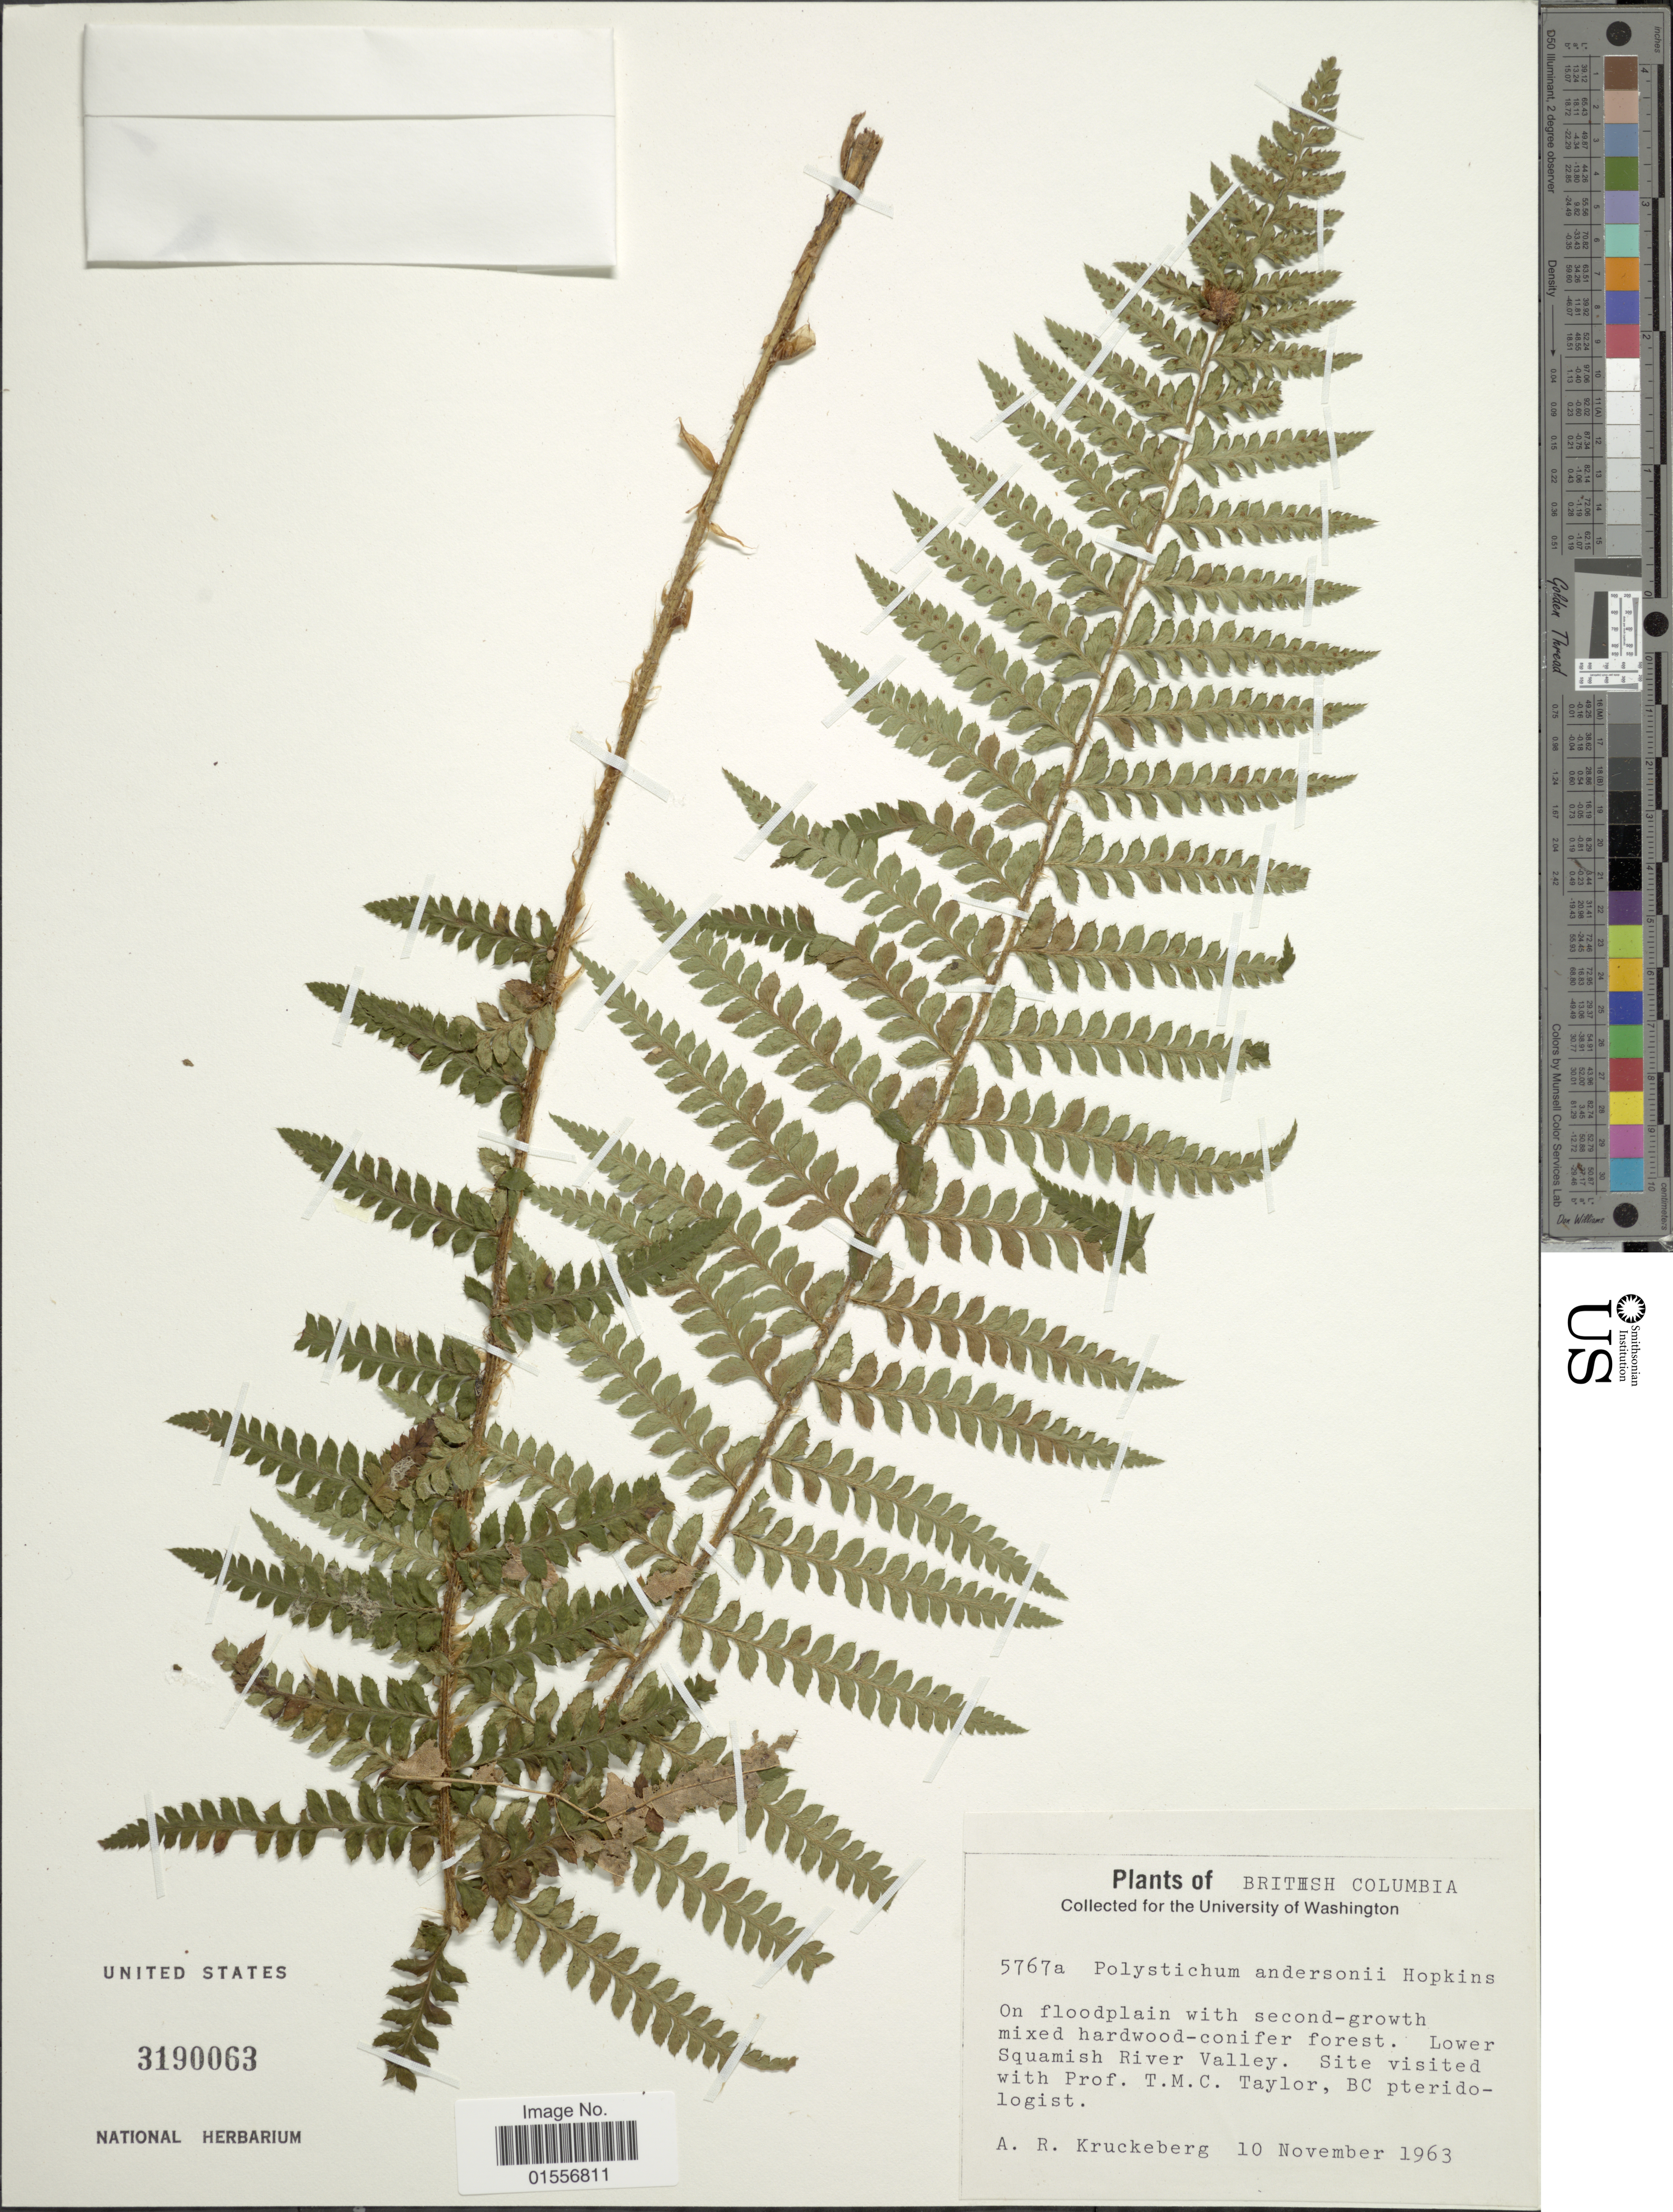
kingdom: Plantae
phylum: Tracheophyta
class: Polypodiopsida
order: Polypodiales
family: Dryopteridaceae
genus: Polystichum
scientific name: Polystichum andersonii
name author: Hopkins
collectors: A. Kruckeberg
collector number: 5767a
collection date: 1963-11-10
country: Canada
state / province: British Columbia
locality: On floodplain, lower Squamish River Valley.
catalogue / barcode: US 3190063